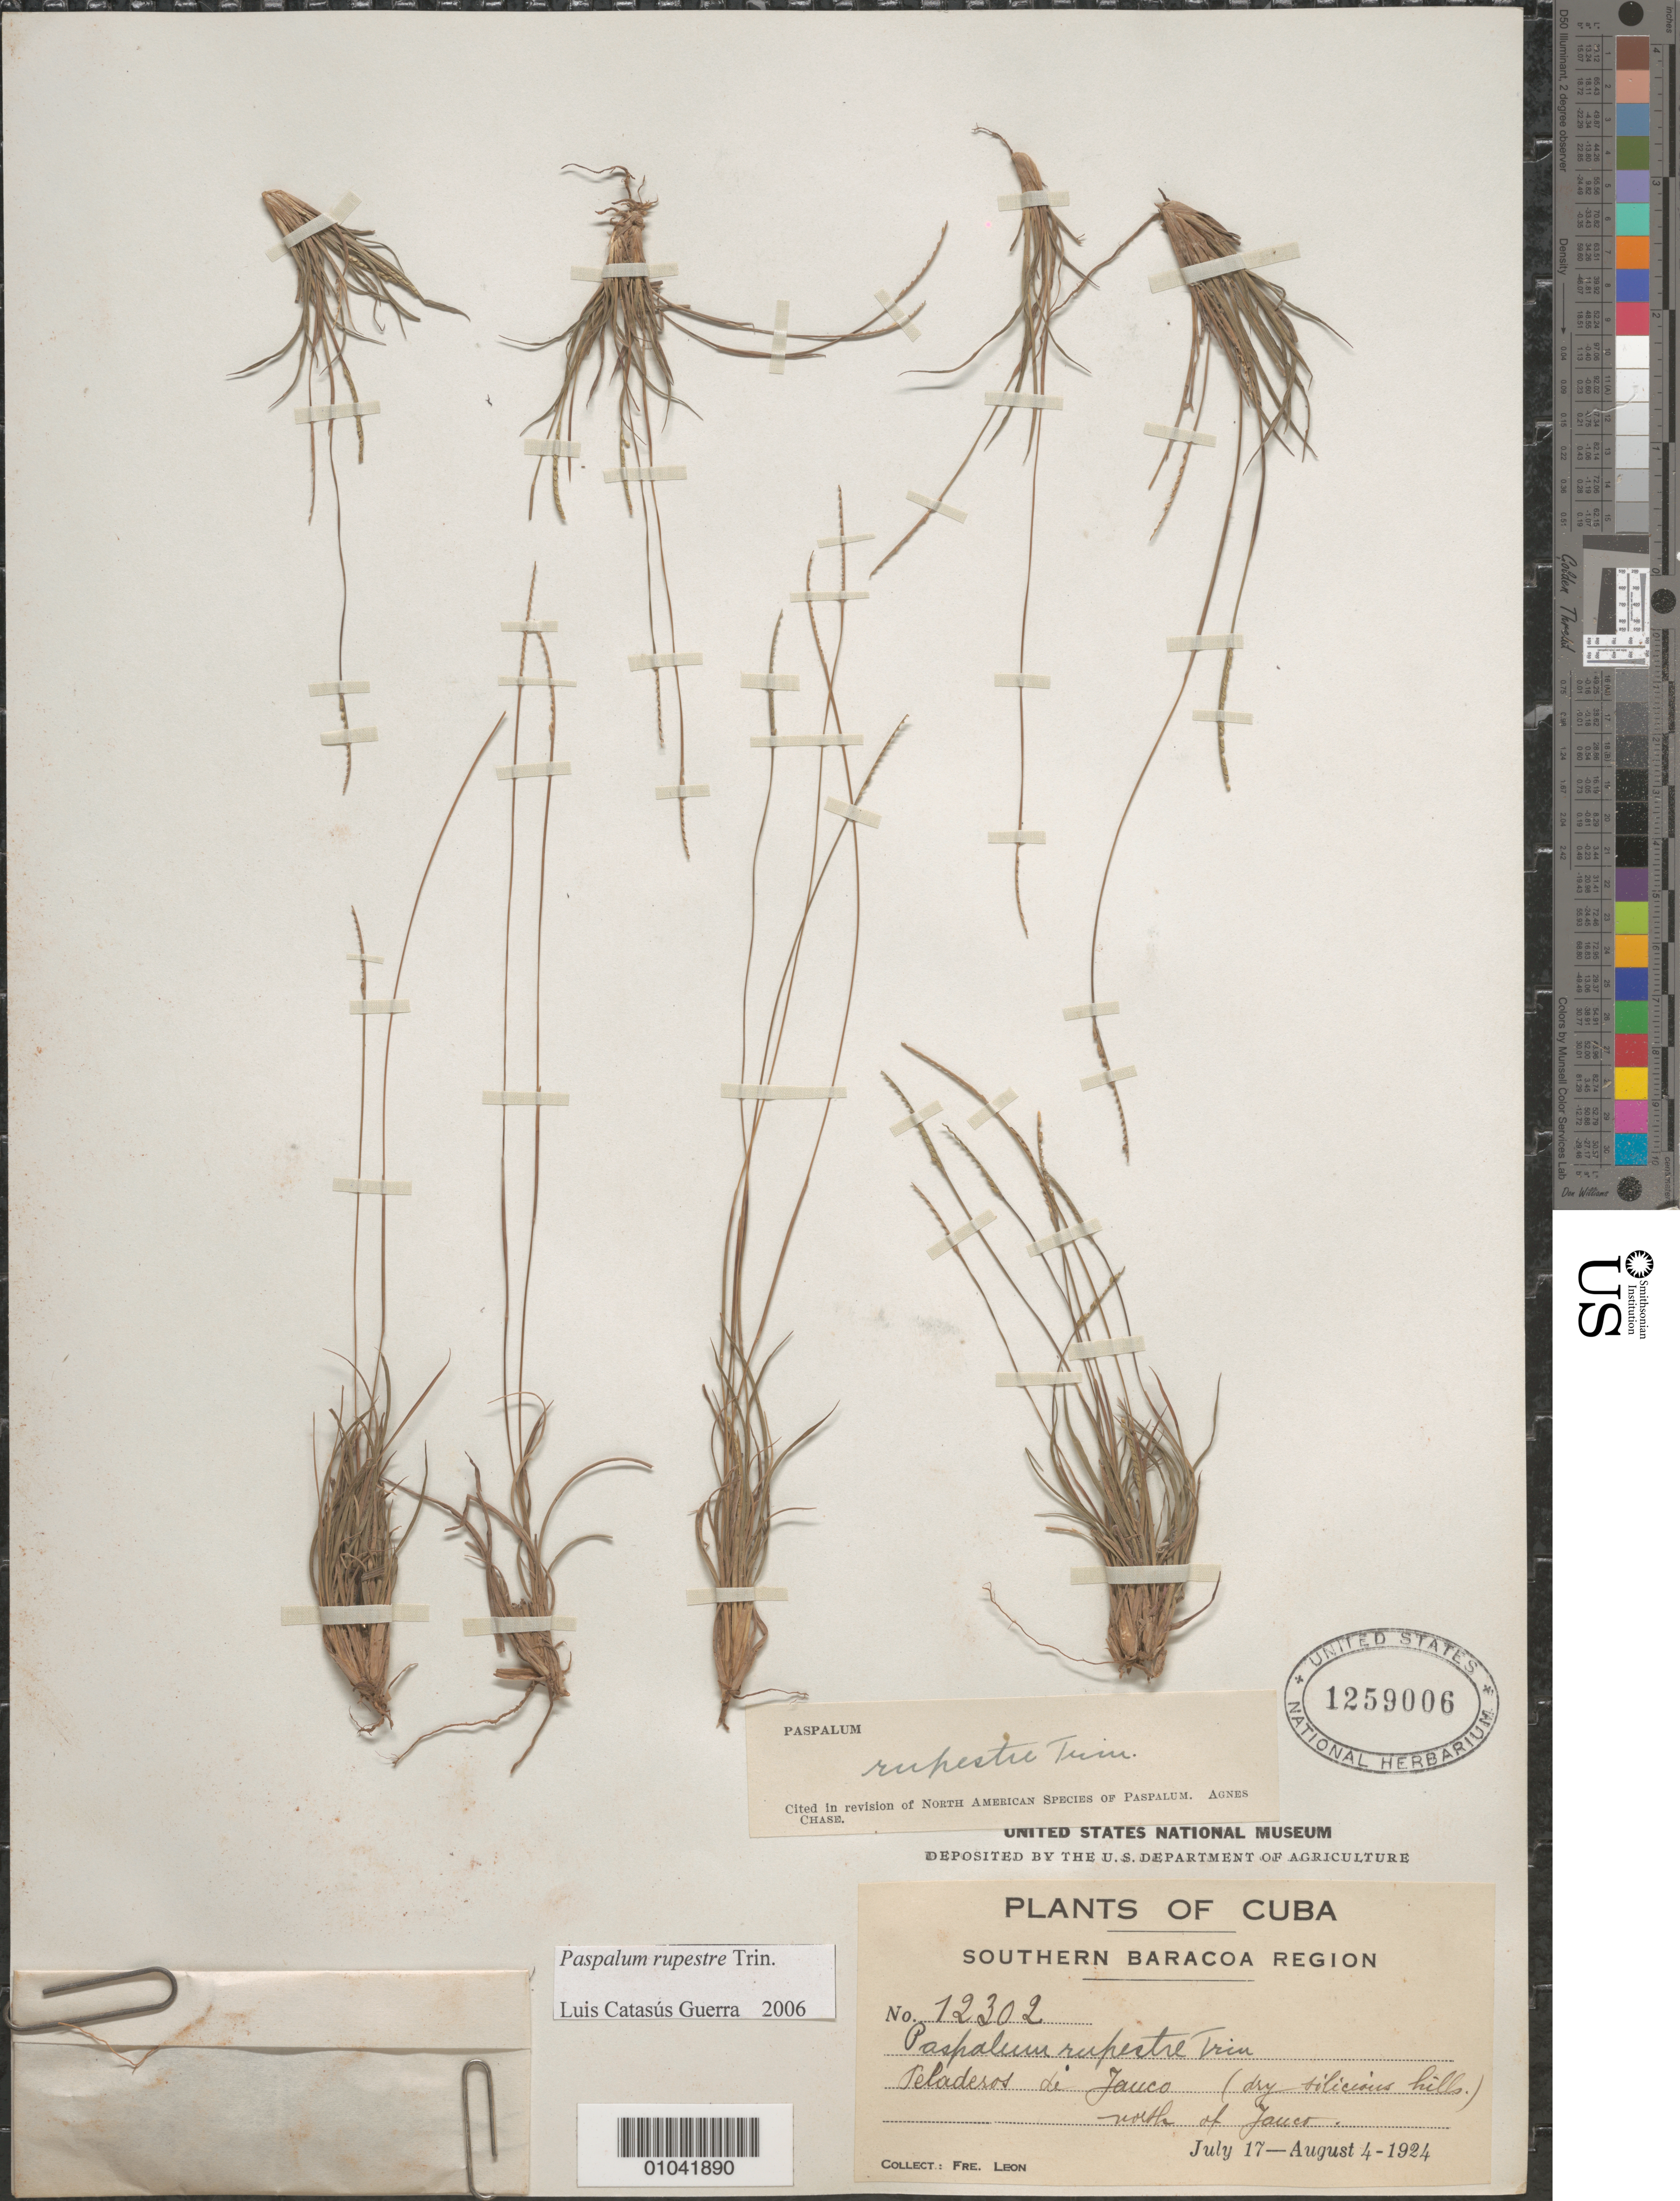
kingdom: Plantae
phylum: Tracheophyta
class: Liliopsida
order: Poales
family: Poaceae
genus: Paspalum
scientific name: Paspalum rupestre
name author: Trin.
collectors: Bro. León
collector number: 12302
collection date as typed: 17 Jul 1924 to 04 Aug 1924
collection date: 1924-07-17/1924-08-04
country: Cuba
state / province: Santiago de Cuba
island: Cuba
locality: Peladeros de Jauco, N of Jauco, southern Baracoa region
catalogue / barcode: US 1259006